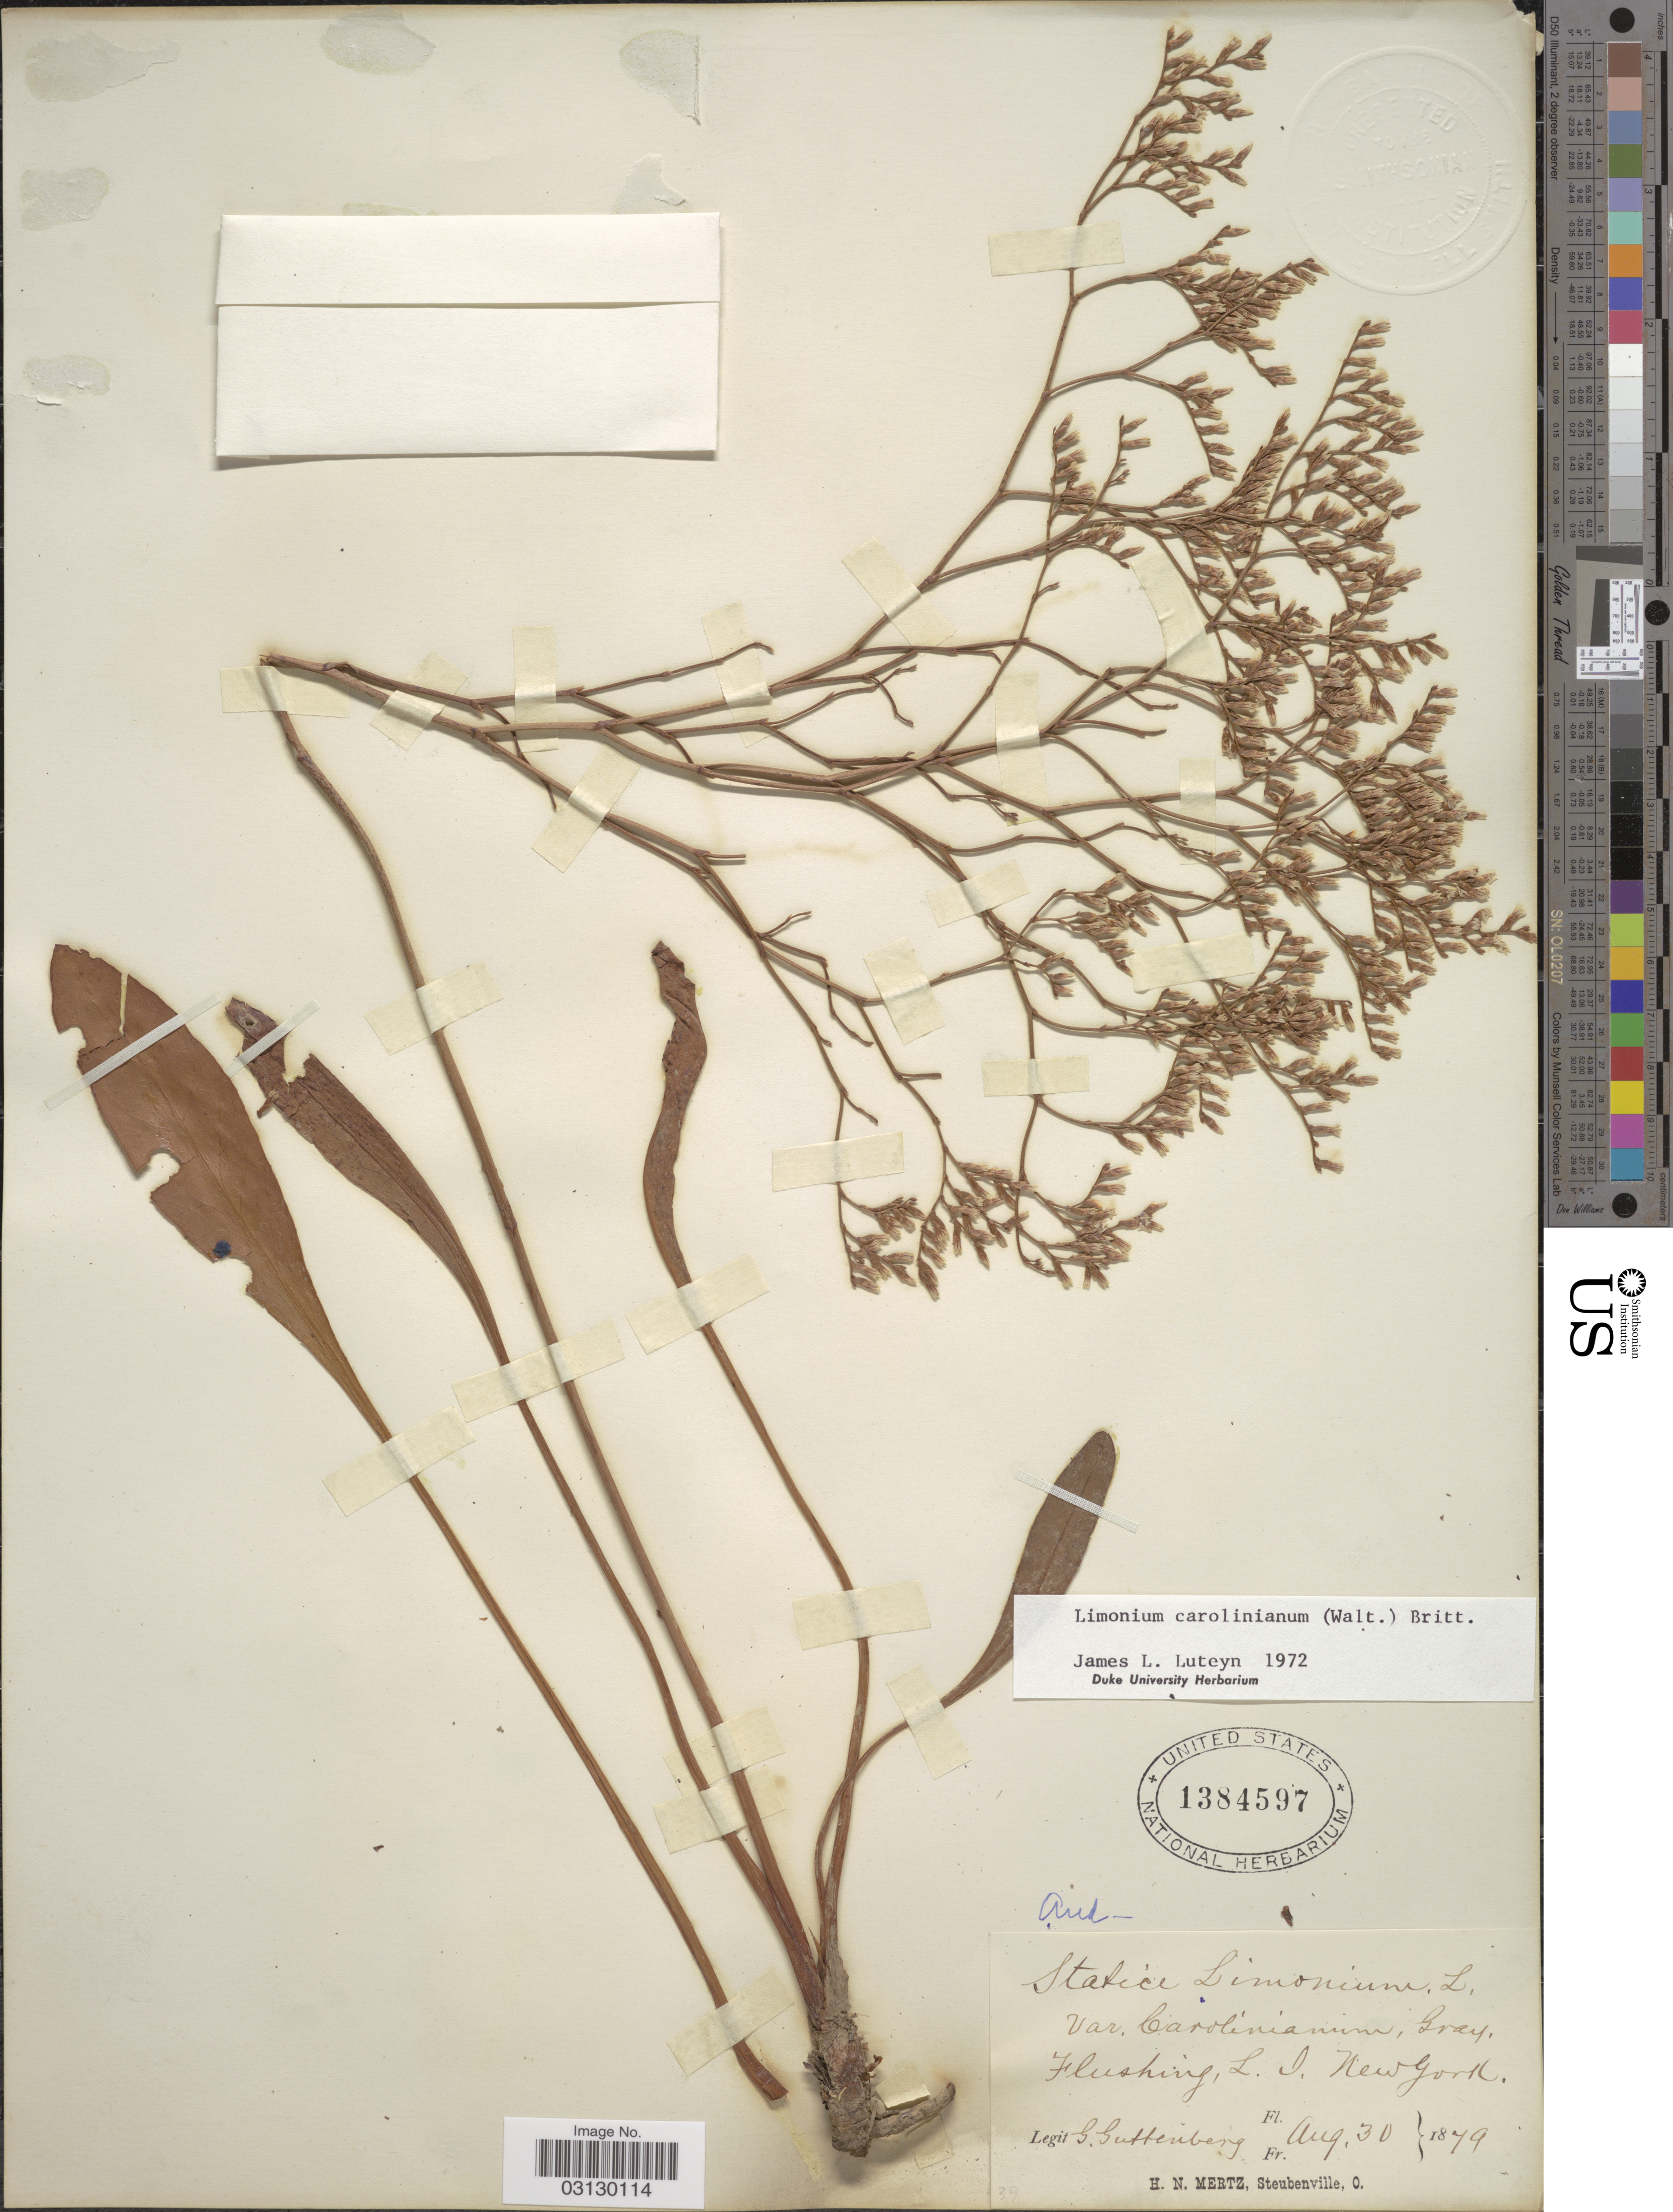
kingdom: Plantae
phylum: Tracheophyta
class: Magnoliopsida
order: Caryophyllales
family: Plumbaginaceae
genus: Limonium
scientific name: Limonium carolinianum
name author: (Walter) Britton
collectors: G. Guttenberg & H. Mertz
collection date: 1879-08-30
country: United States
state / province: New York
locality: Flushing, L.I.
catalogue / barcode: US 1384597